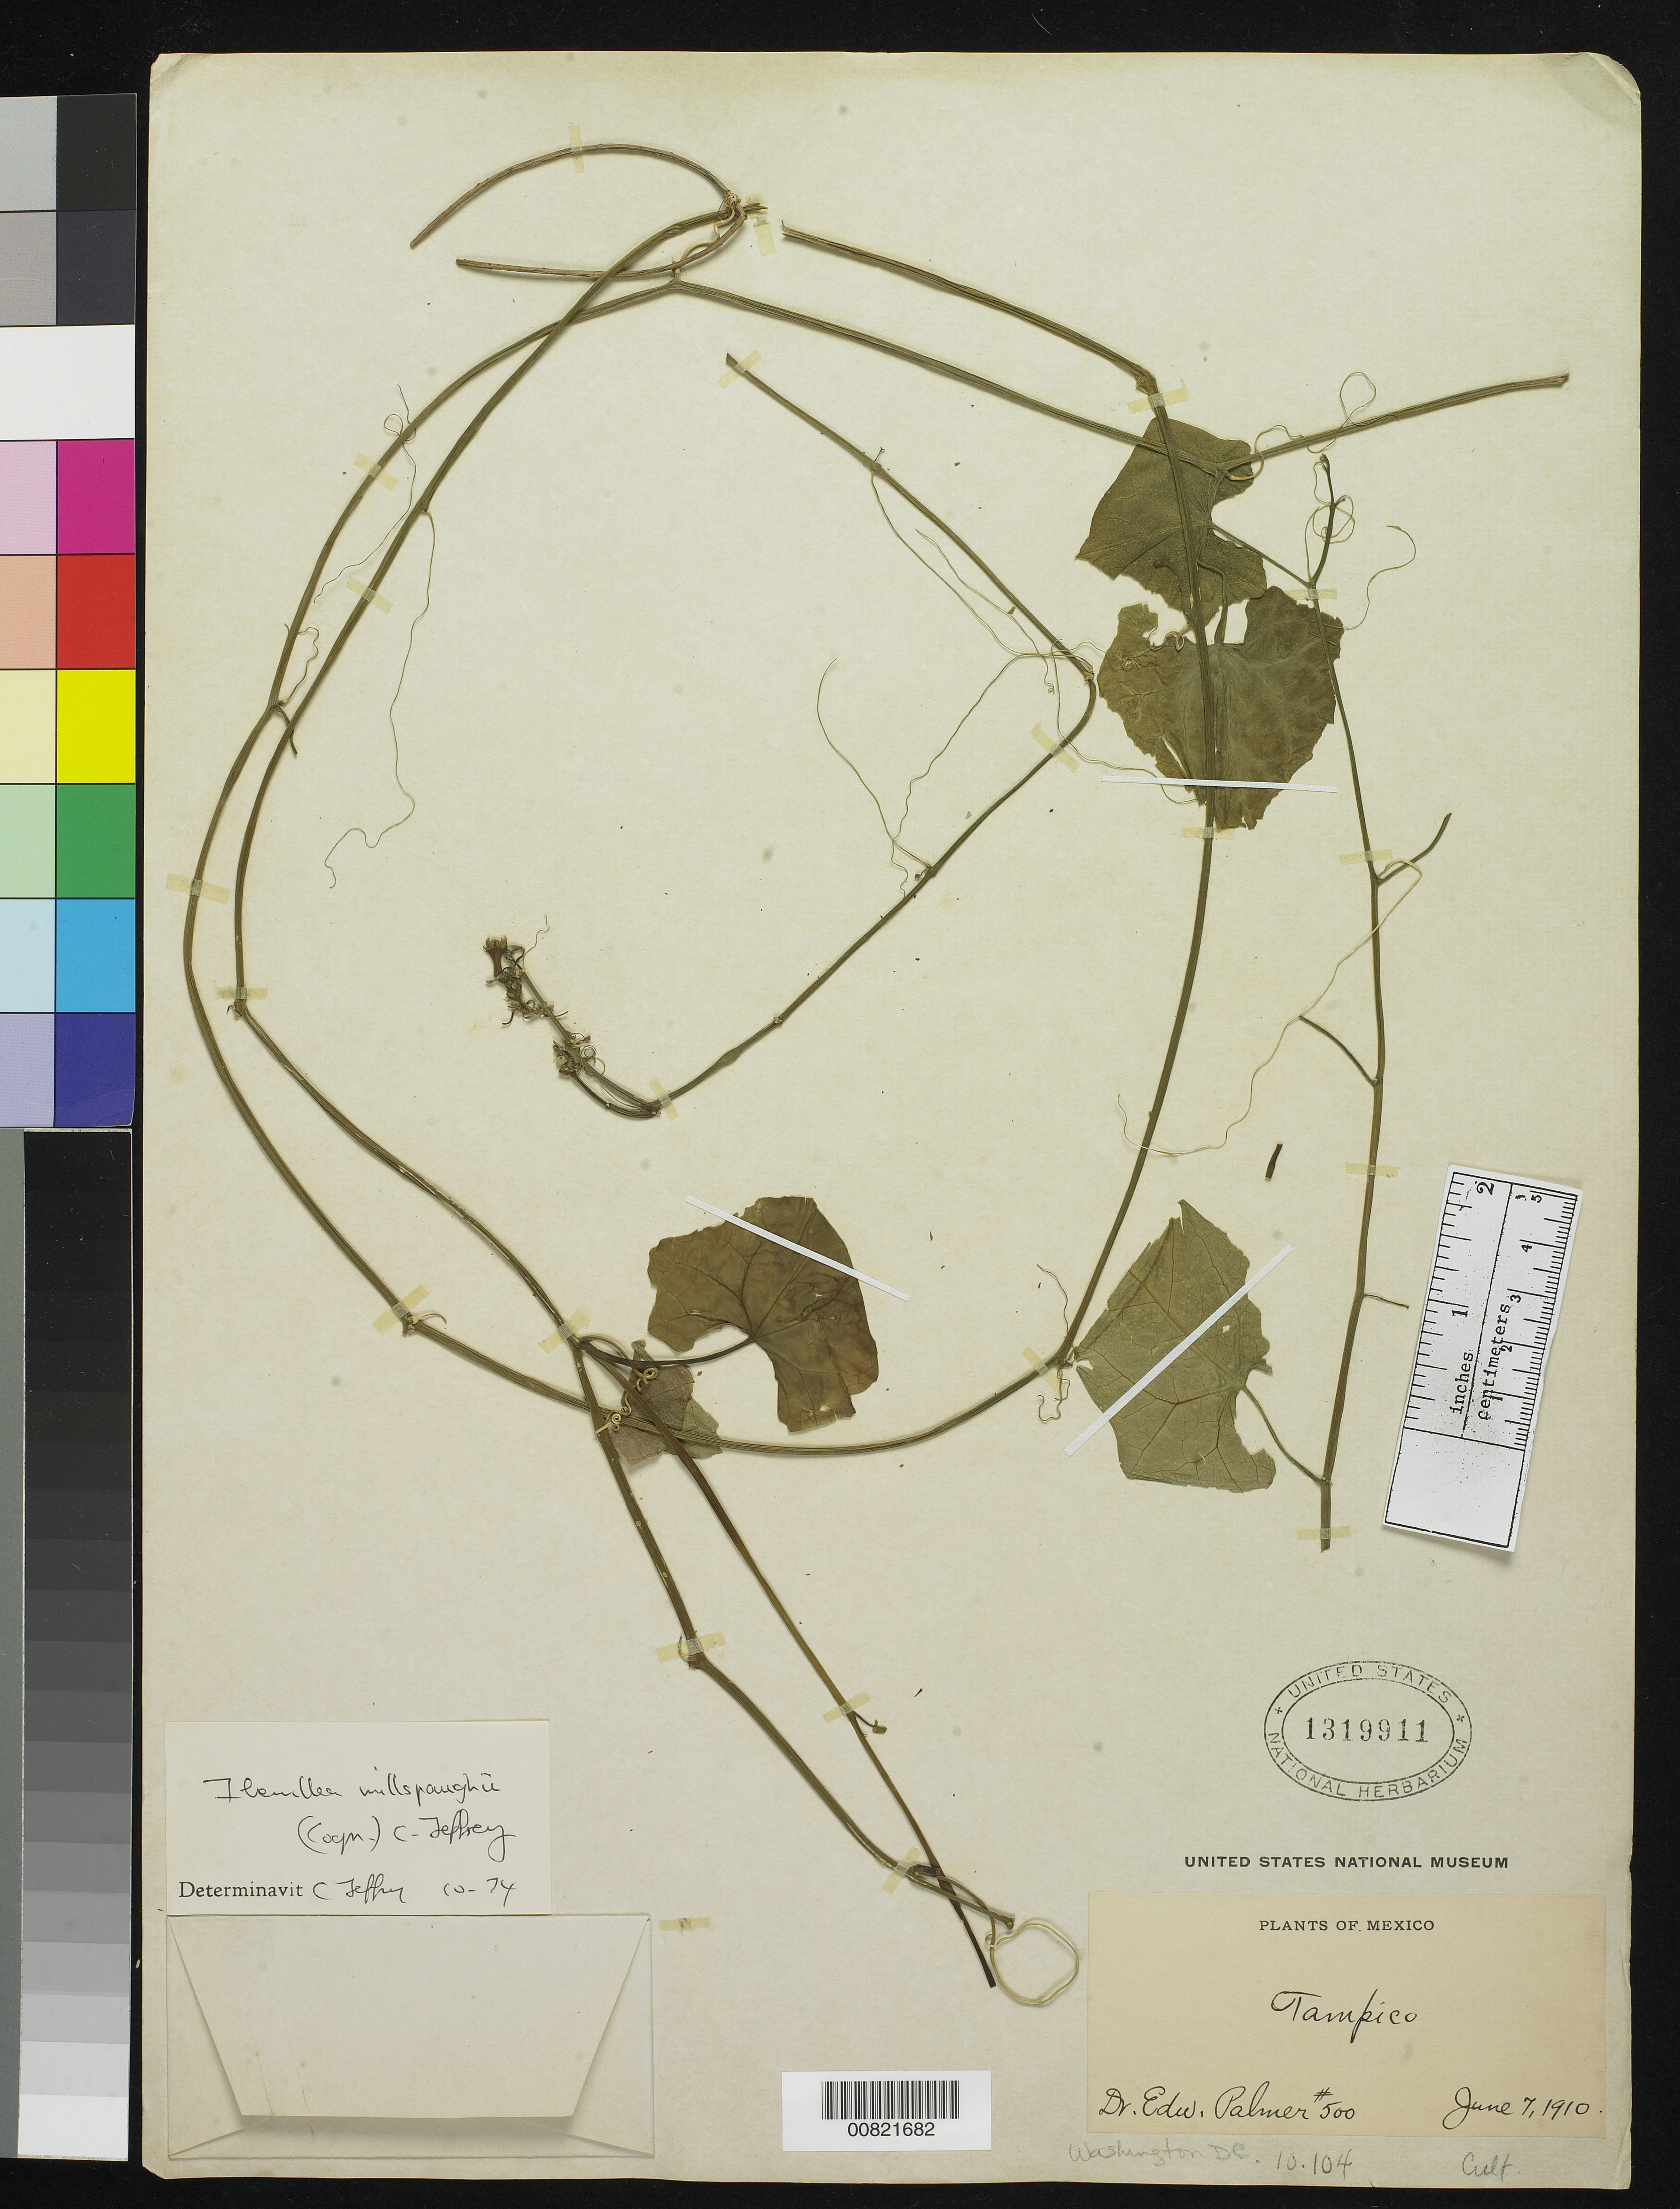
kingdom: Plantae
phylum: Tracheophyta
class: Magnoliopsida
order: Cucurbitales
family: Cucurbitaceae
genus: Ibervillea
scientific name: Ibervillea millspaughii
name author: (Cogn.) C. Jeffrey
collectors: E. Palmer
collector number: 500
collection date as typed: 07 Jun 1910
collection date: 1910-06-07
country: Mexico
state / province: Tamaulipas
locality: Tampico, Tamaulipas.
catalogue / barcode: US 1319911